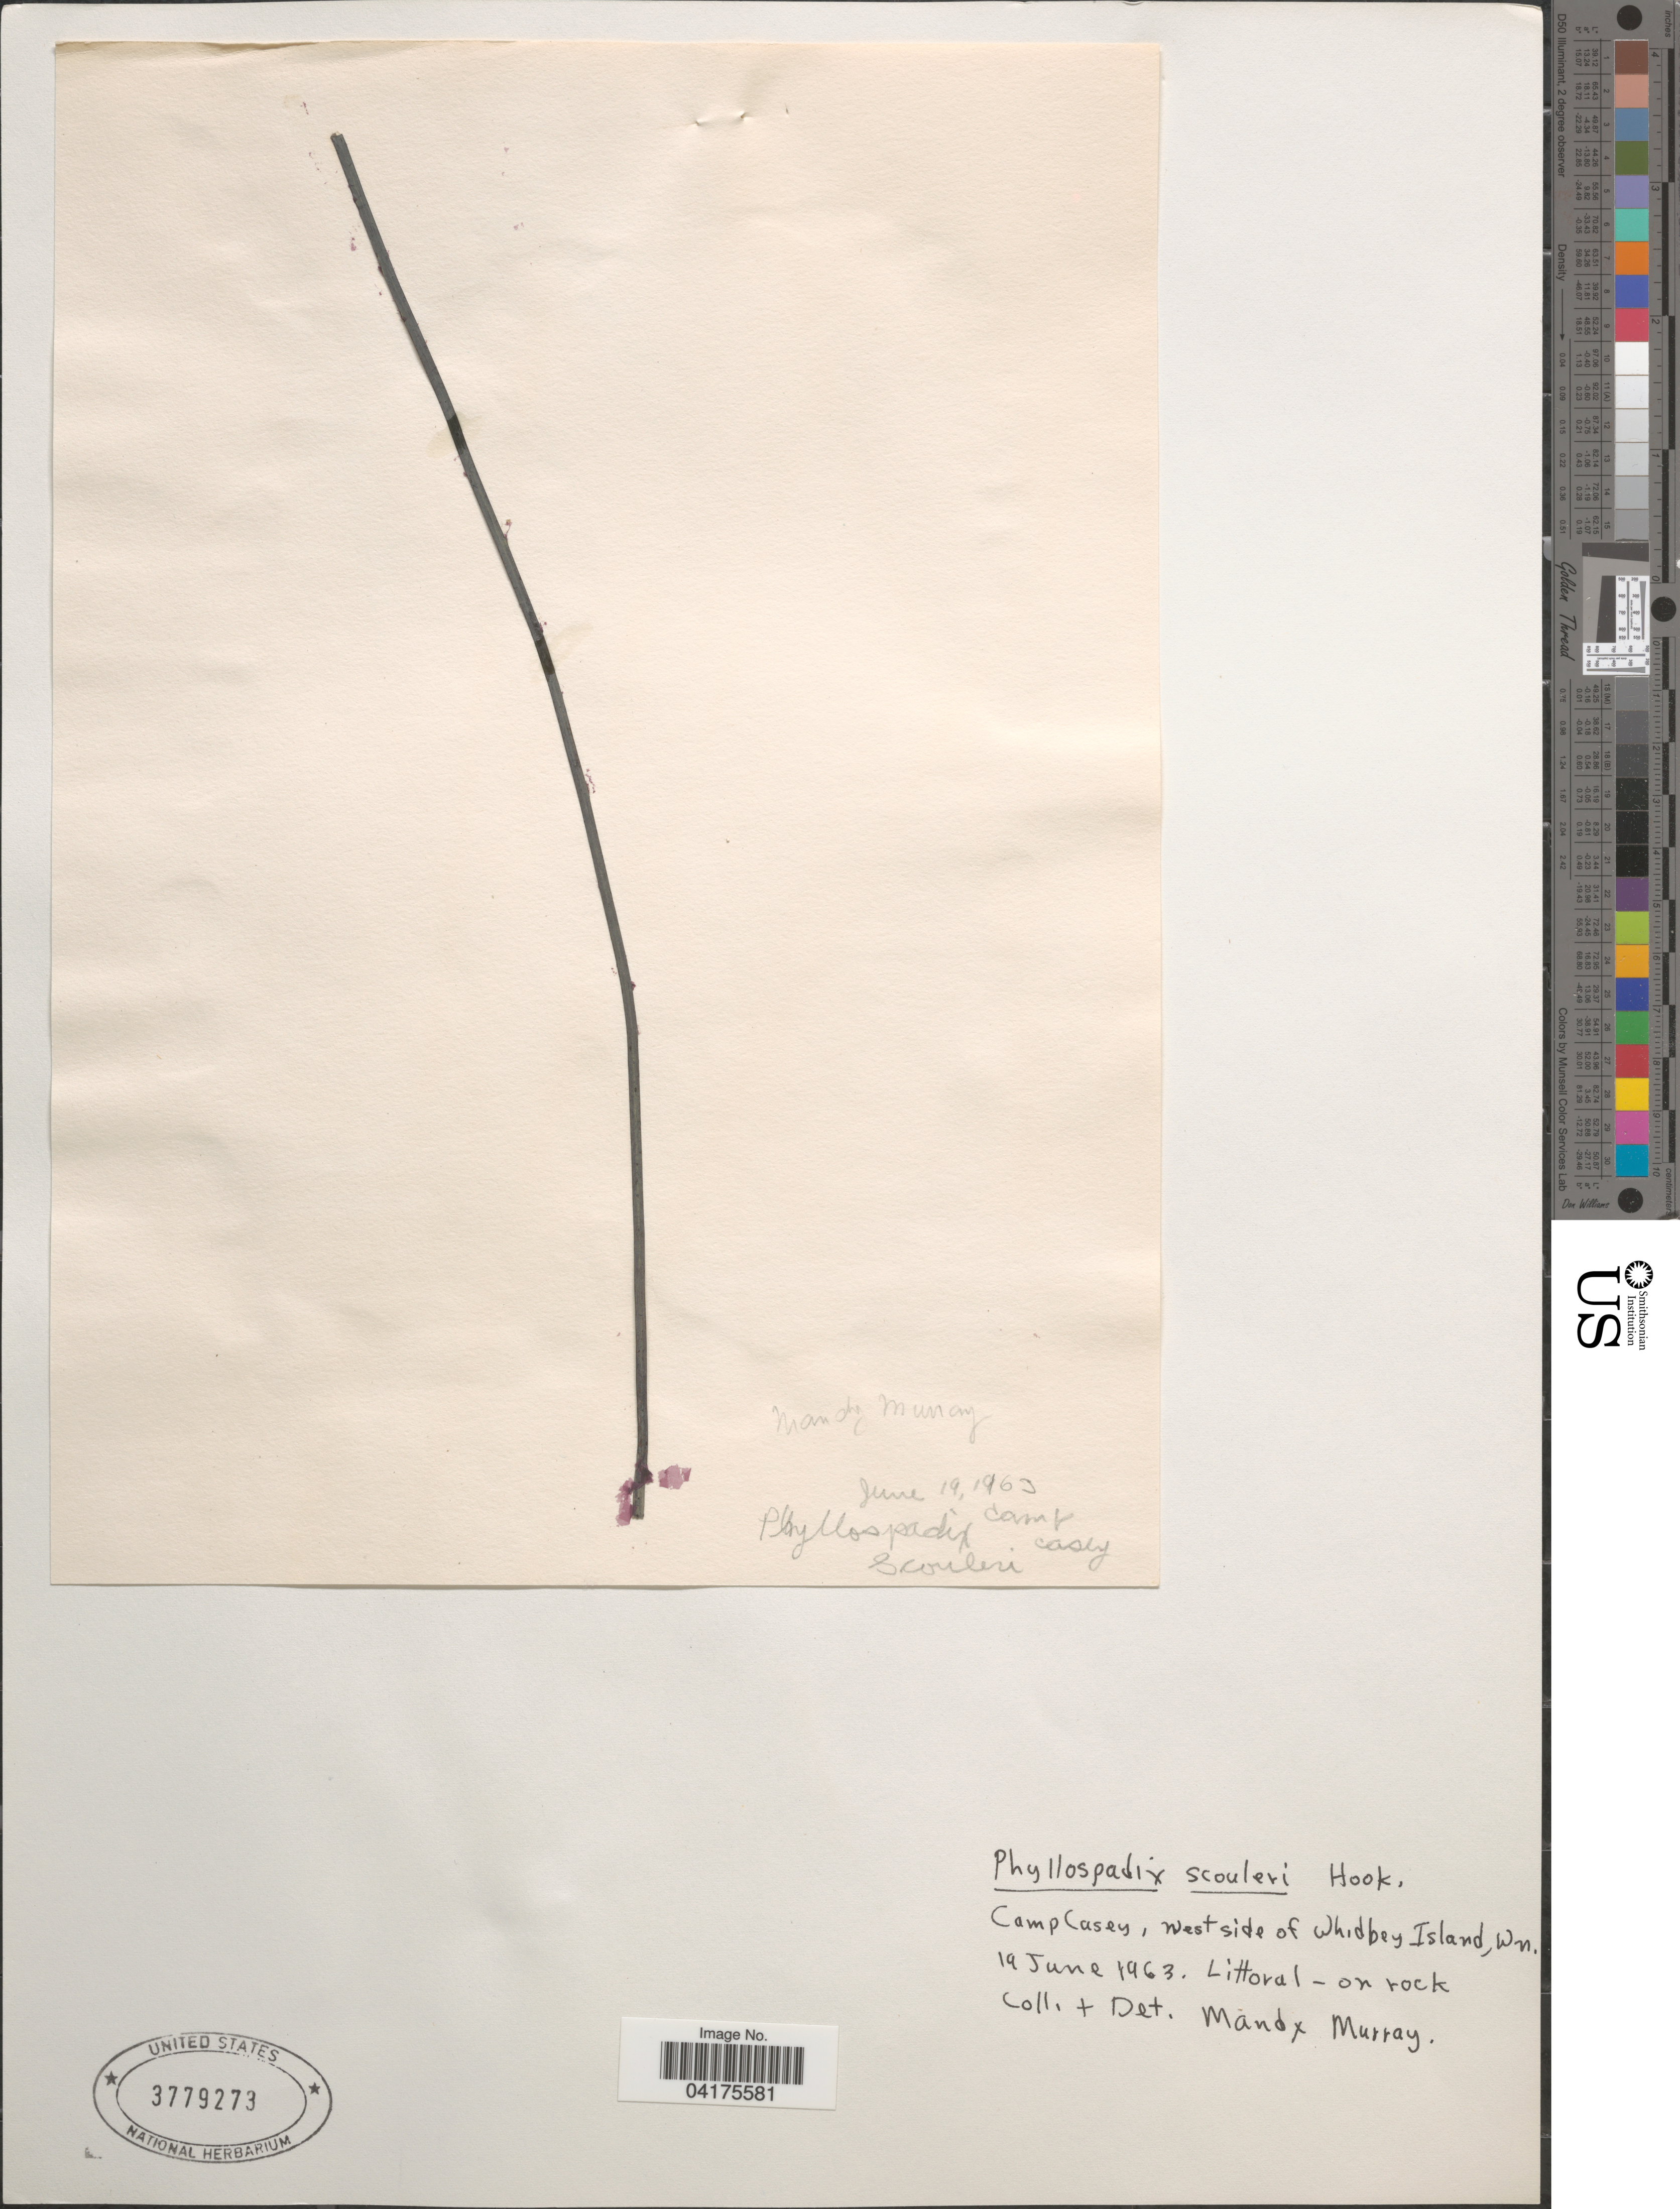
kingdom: Plantae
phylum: Tracheophyta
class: Liliopsida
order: Alismatales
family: Zosteraceae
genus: Phyllospadix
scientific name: Phyllospadix scouleri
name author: Hook.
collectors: M. Murray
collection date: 1963-06-19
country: United States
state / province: Washington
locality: Camp Casey, west side of Whidbey Island.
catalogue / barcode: US 3779273